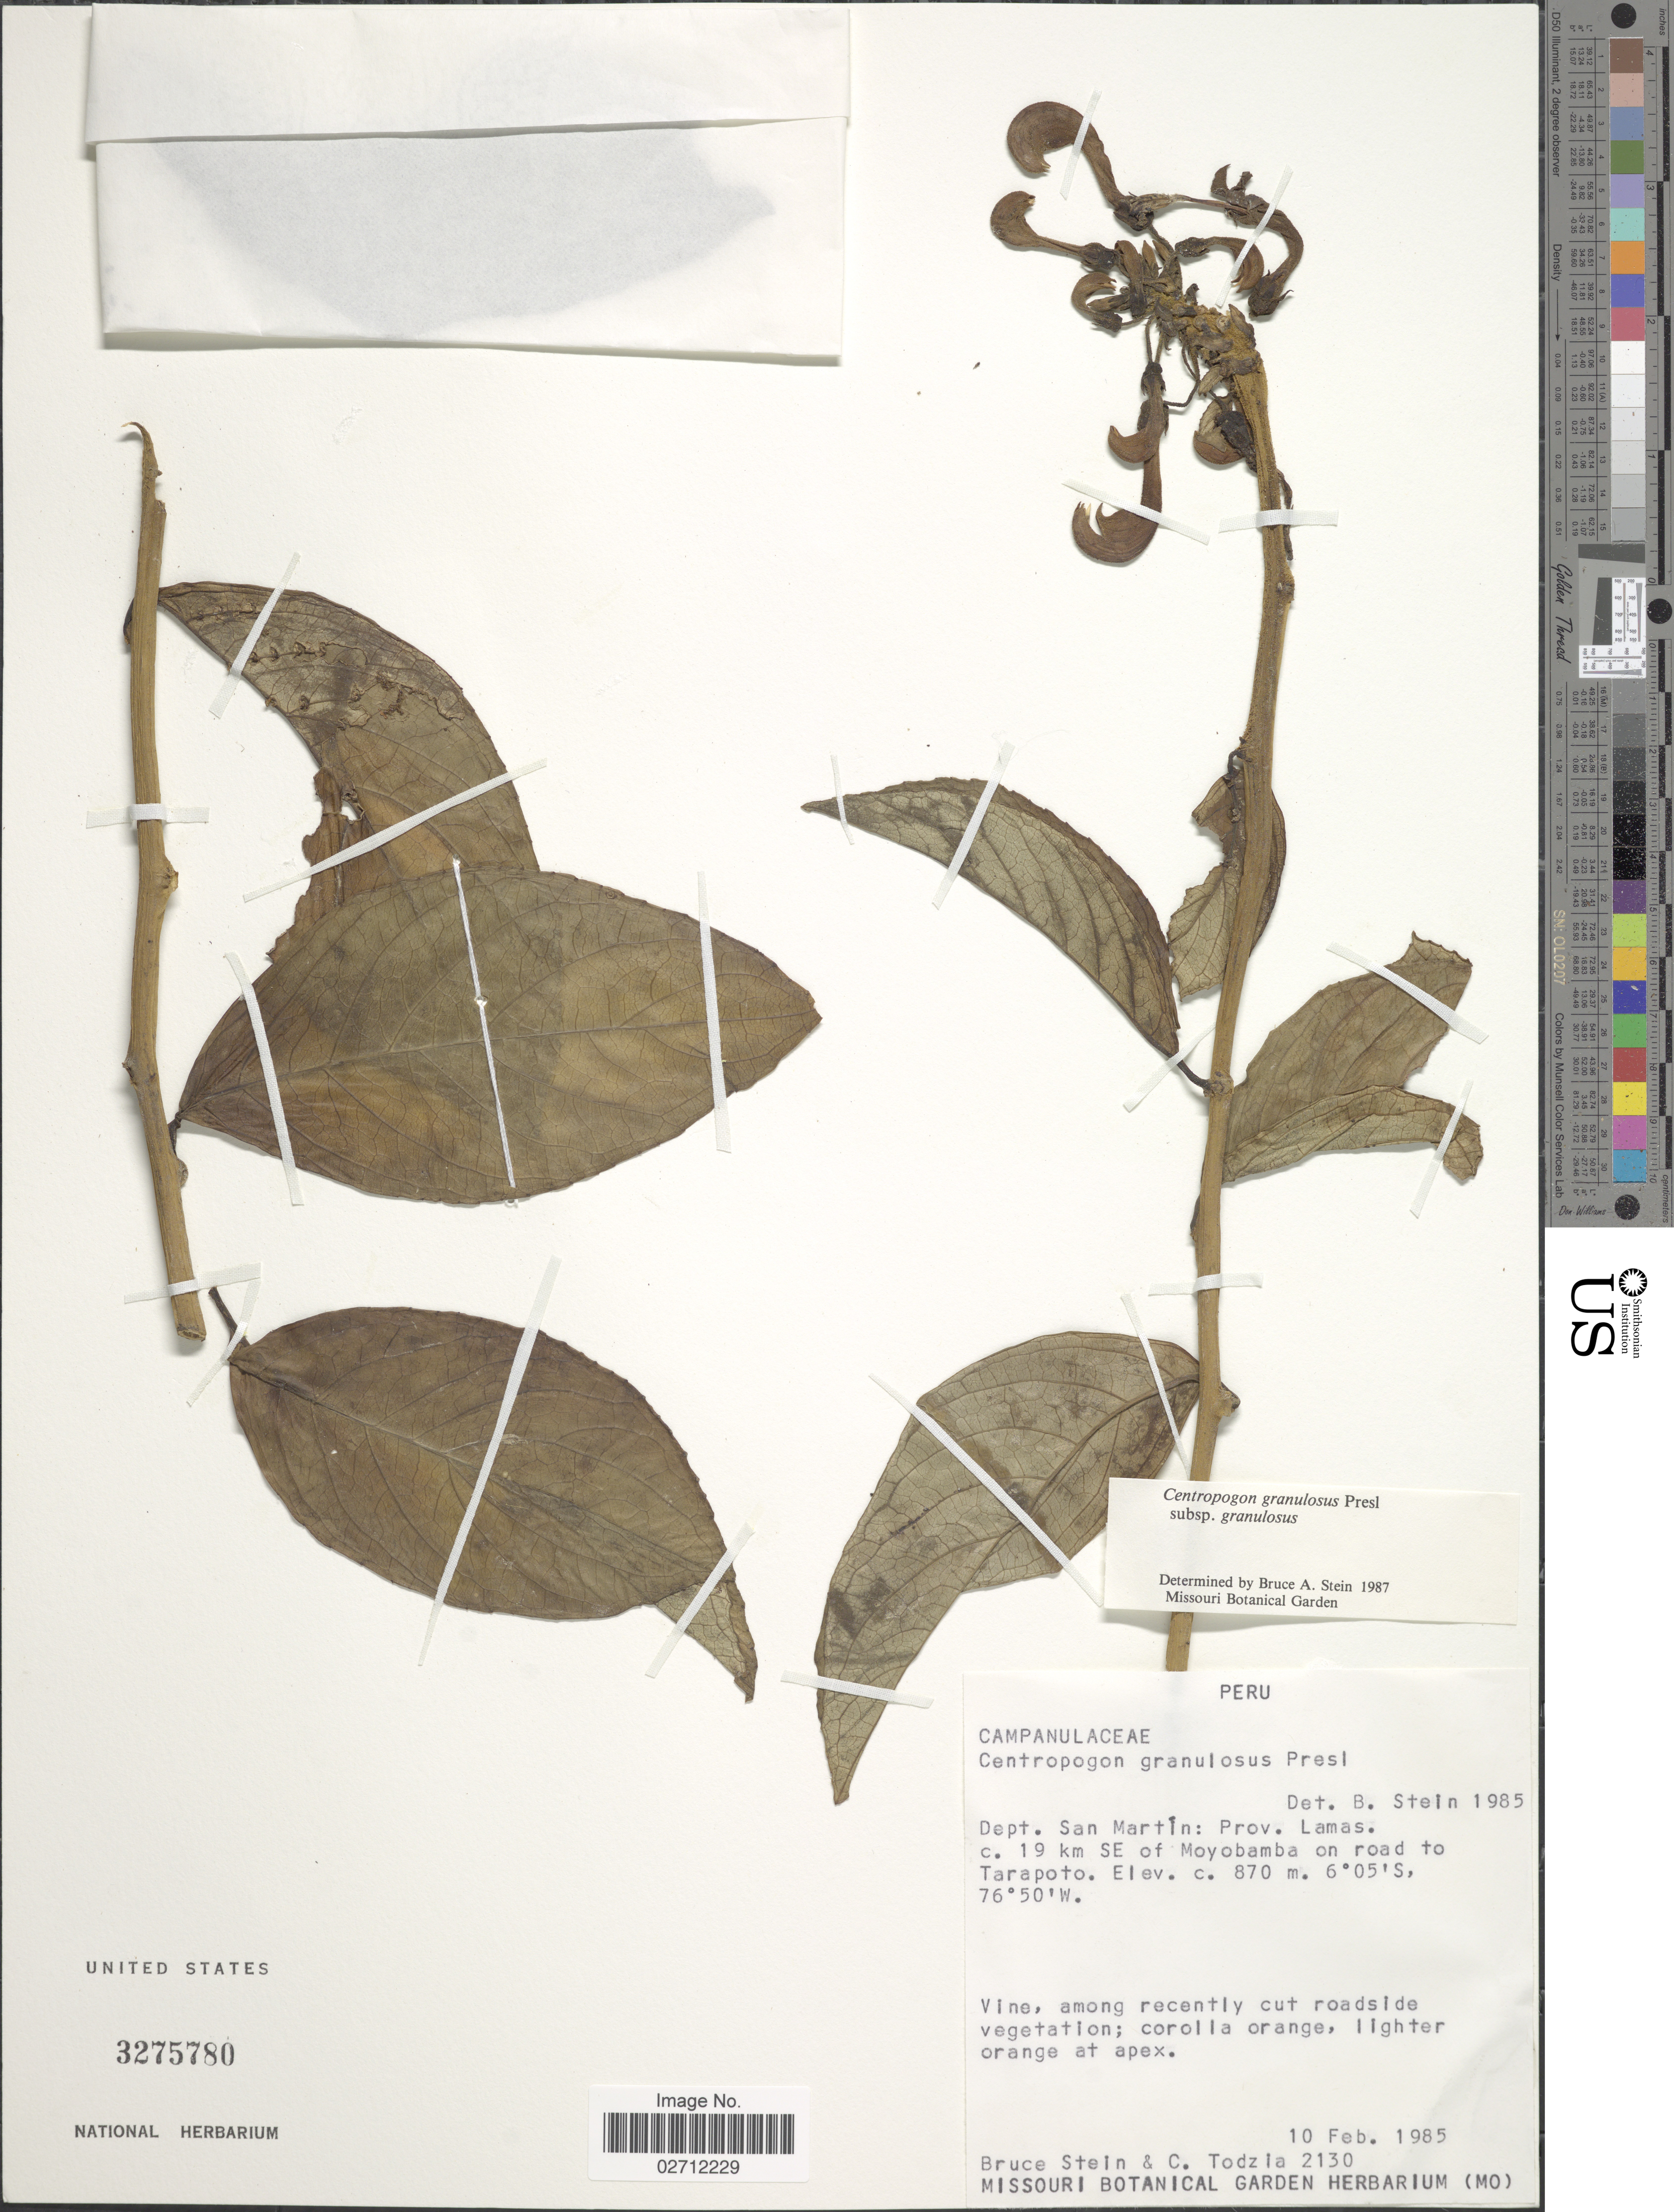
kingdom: Plantae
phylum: Tracheophyta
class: Magnoliopsida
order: Asterales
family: Campanulaceae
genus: Centropogon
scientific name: Centropogon granulosus subsp. granulosus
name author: C. Presl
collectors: B. A. Stein & C. A. Todzia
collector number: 2130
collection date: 1985-02-10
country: Peru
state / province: San Martín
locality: Prov. Lamas, c. 19 km SE of Moyobamba on road to Tarapoto, vine among recently cut roadside vegetation.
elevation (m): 870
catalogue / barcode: US 3275780